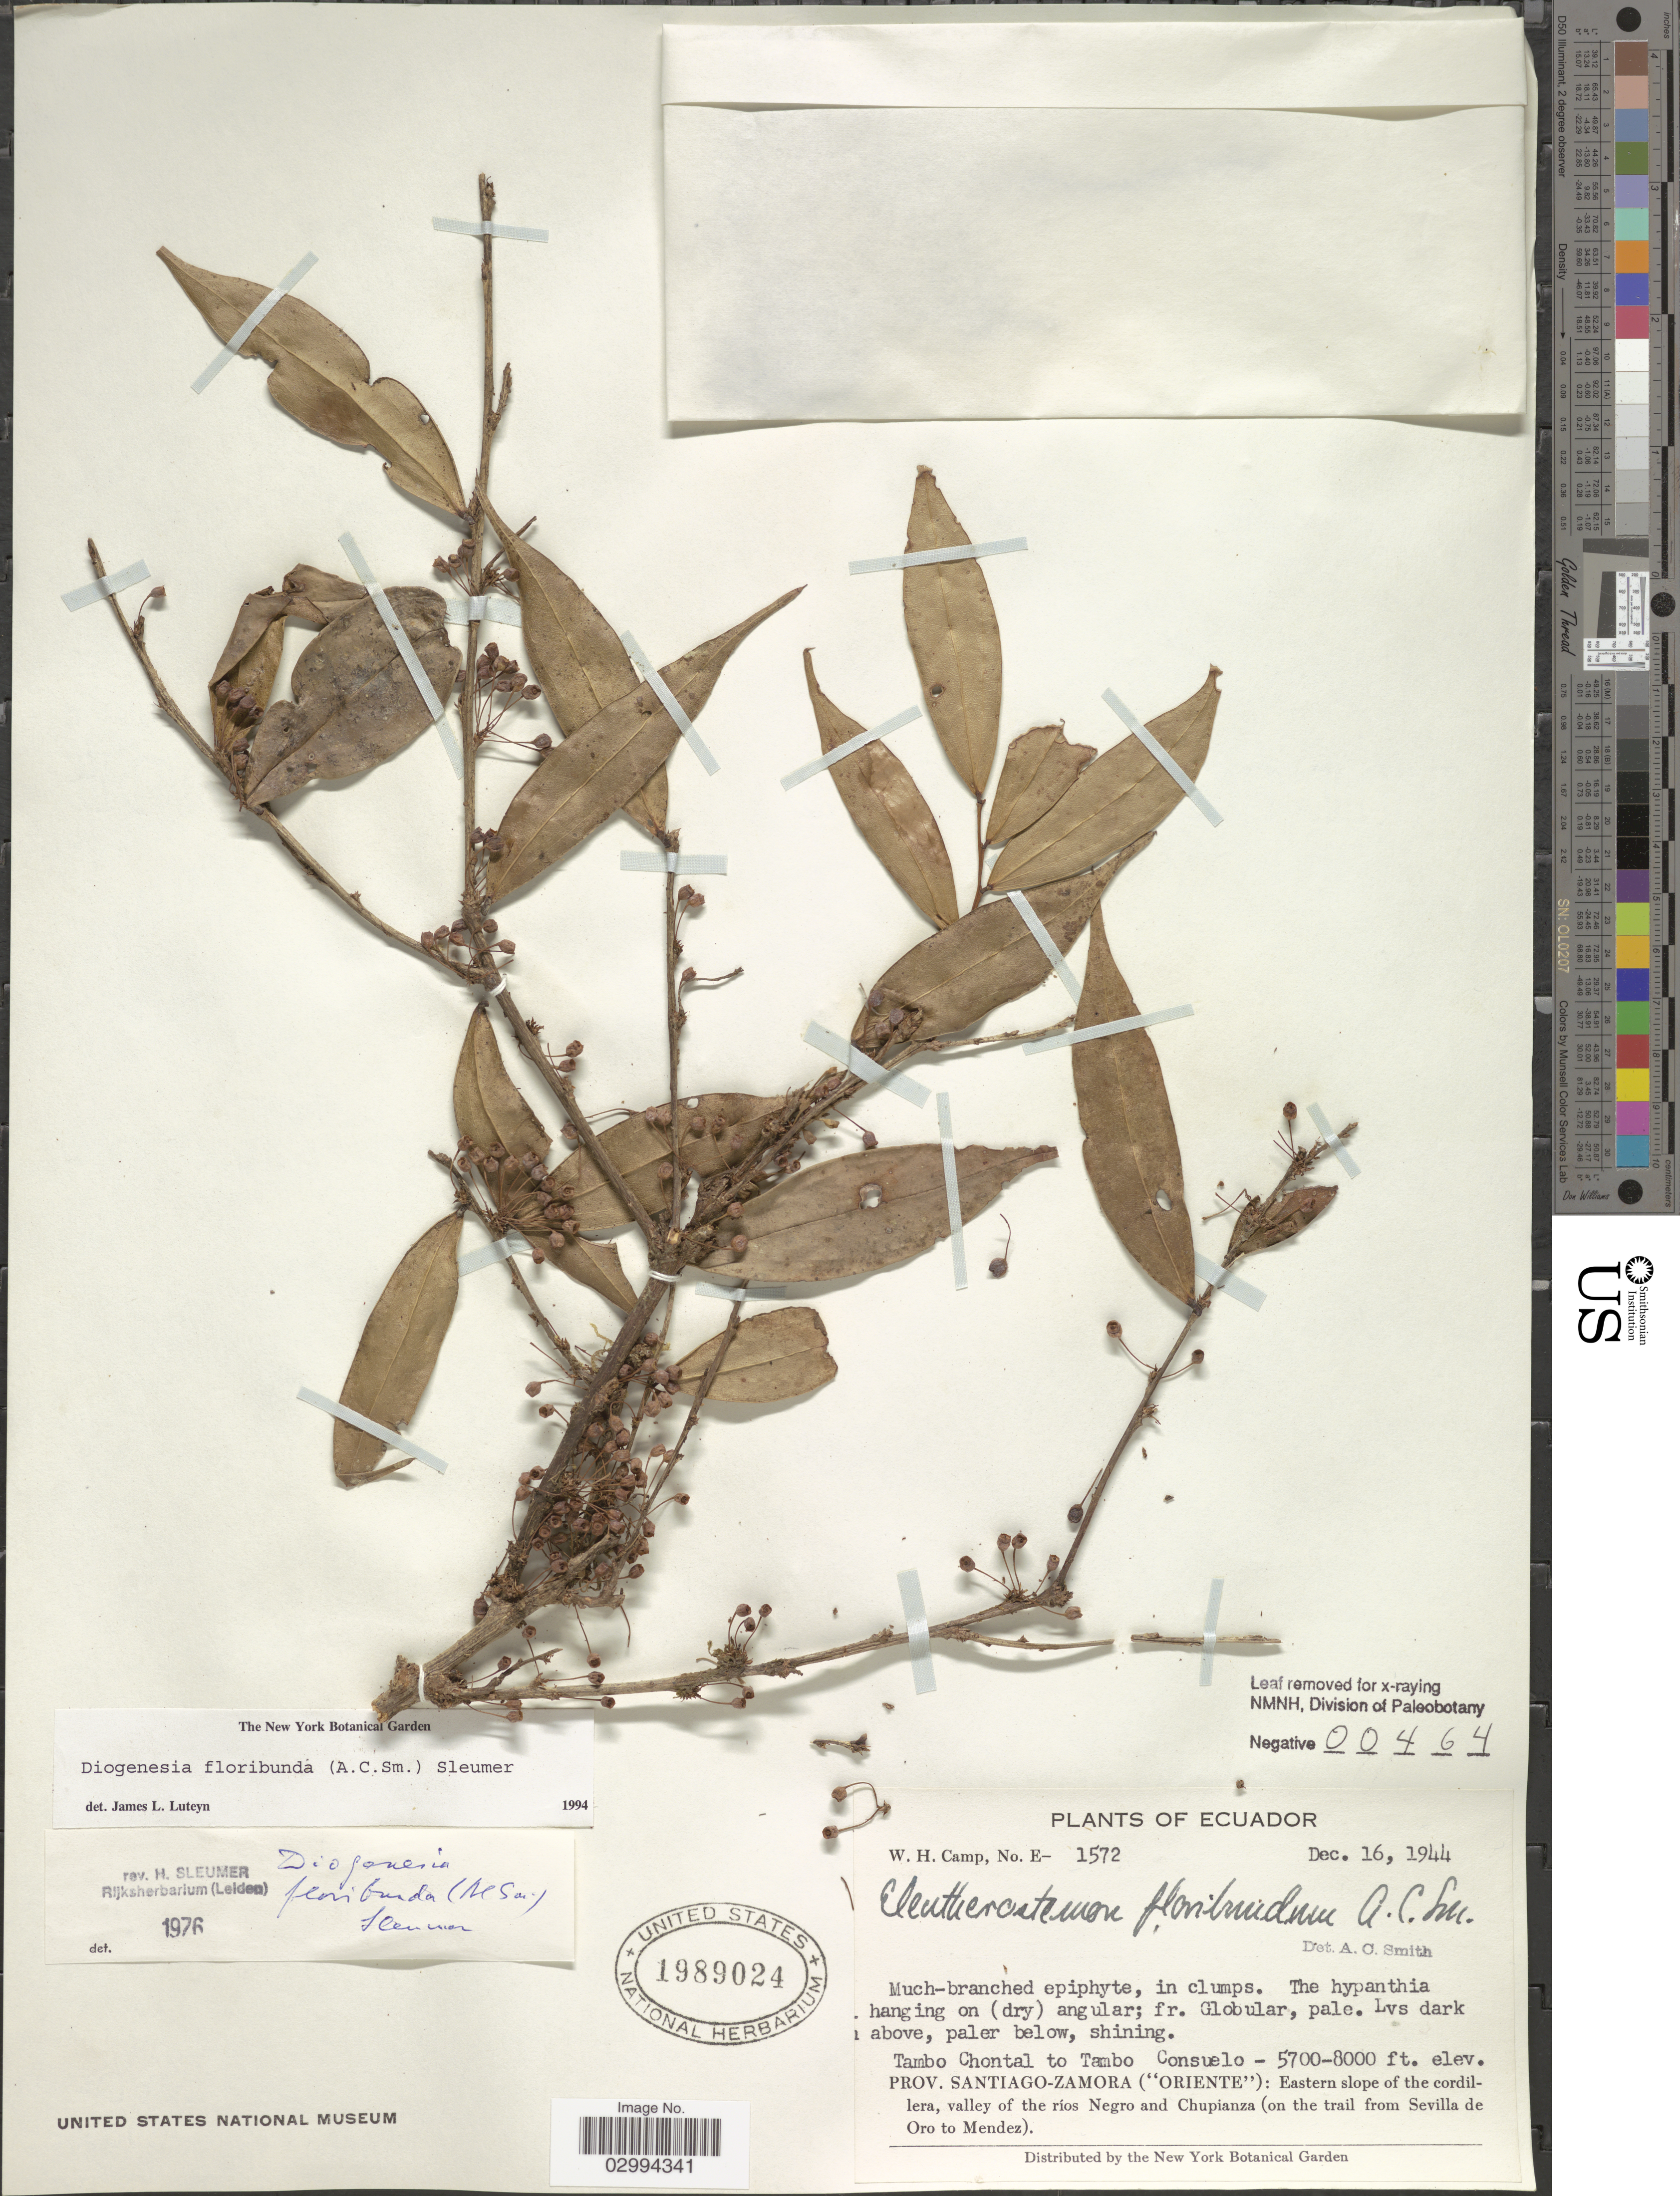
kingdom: Plantae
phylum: Tracheophyta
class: Magnoliopsida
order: Ericales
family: Ericaceae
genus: Diogenesia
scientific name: Diogenesia floribunda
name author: (A.C. Sm.) Sleumer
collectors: W. H. Camp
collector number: E-1572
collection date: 1944-12-16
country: Ecuador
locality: Tambo Chontal to Tambo Consuelo, Prov. Santiago-Zamora ("Oriente"): Eastern slope of the cordillera, valley of the ríos Negro and Chupianza (on the trail from Sevilla de Oro to Mendez).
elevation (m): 1737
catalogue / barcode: US 1989024